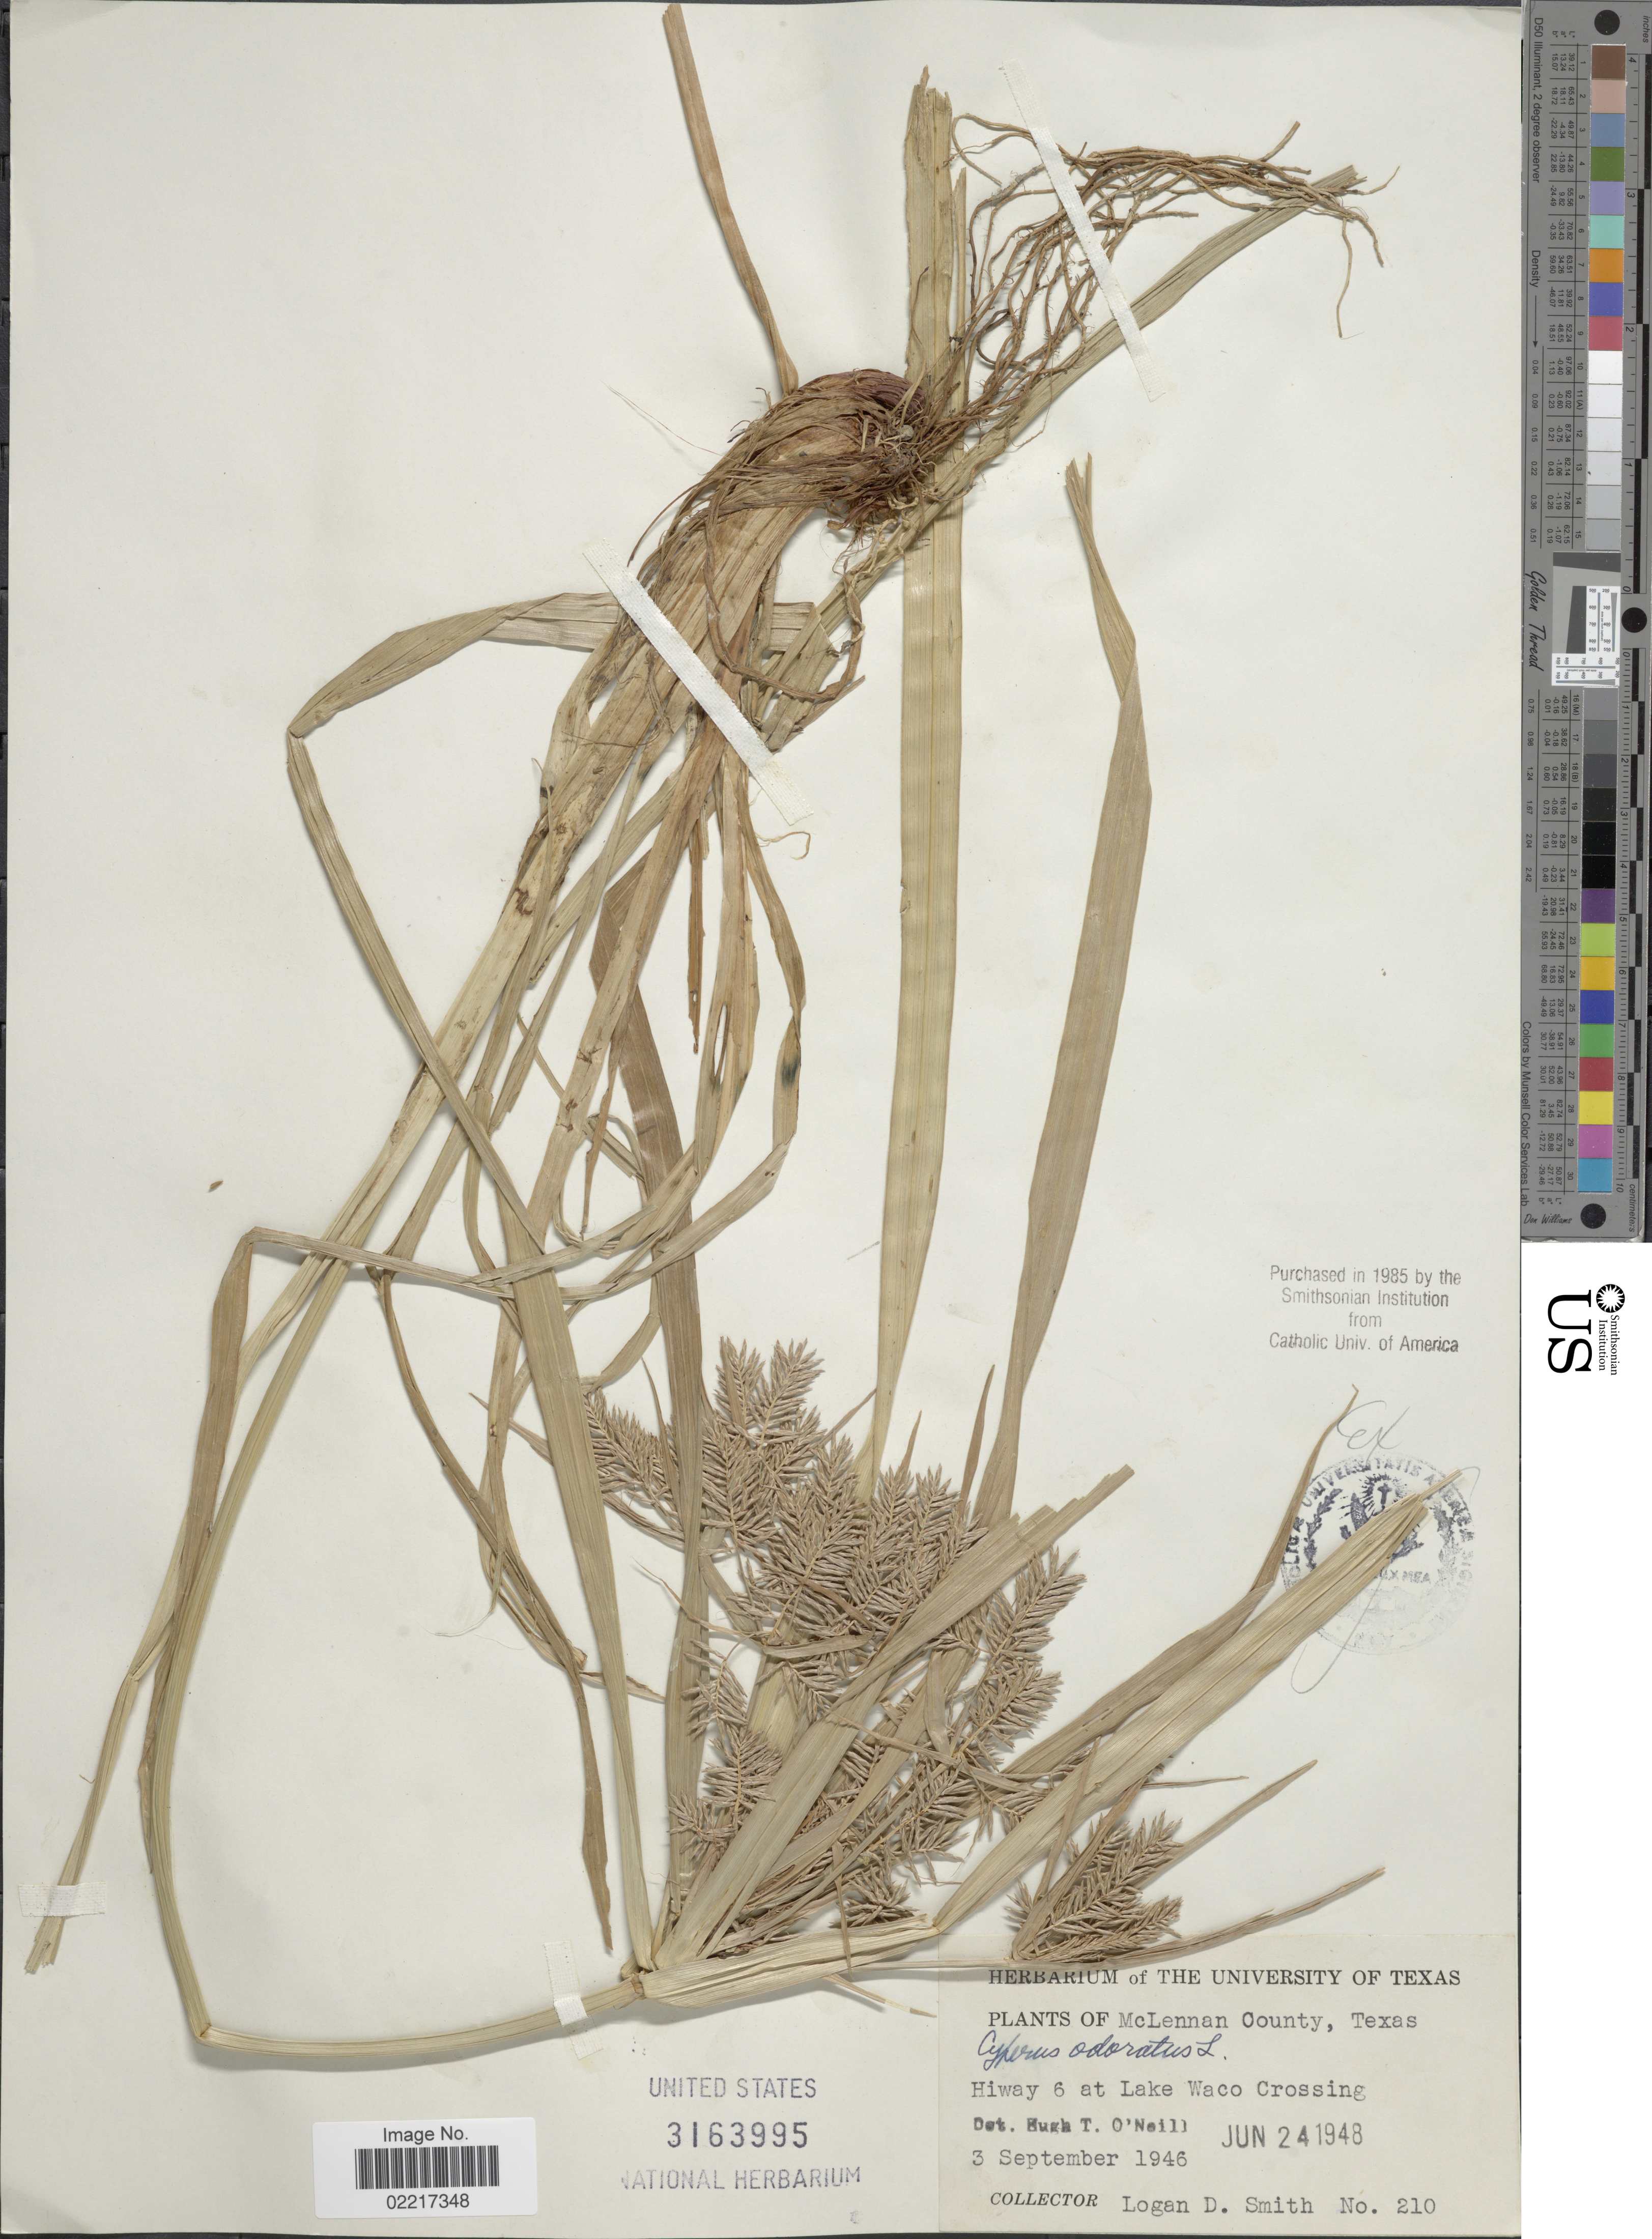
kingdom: Plantae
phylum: Tracheophyta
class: Liliopsida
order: Poales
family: Cyperaceae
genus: Cyperus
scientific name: Cyperus odoratus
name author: L.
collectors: L. Smith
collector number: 210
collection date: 1946-09-03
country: United States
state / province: Texas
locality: McLennan County, Hiway 6 at Lake Waco Crossing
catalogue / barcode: US 3163995